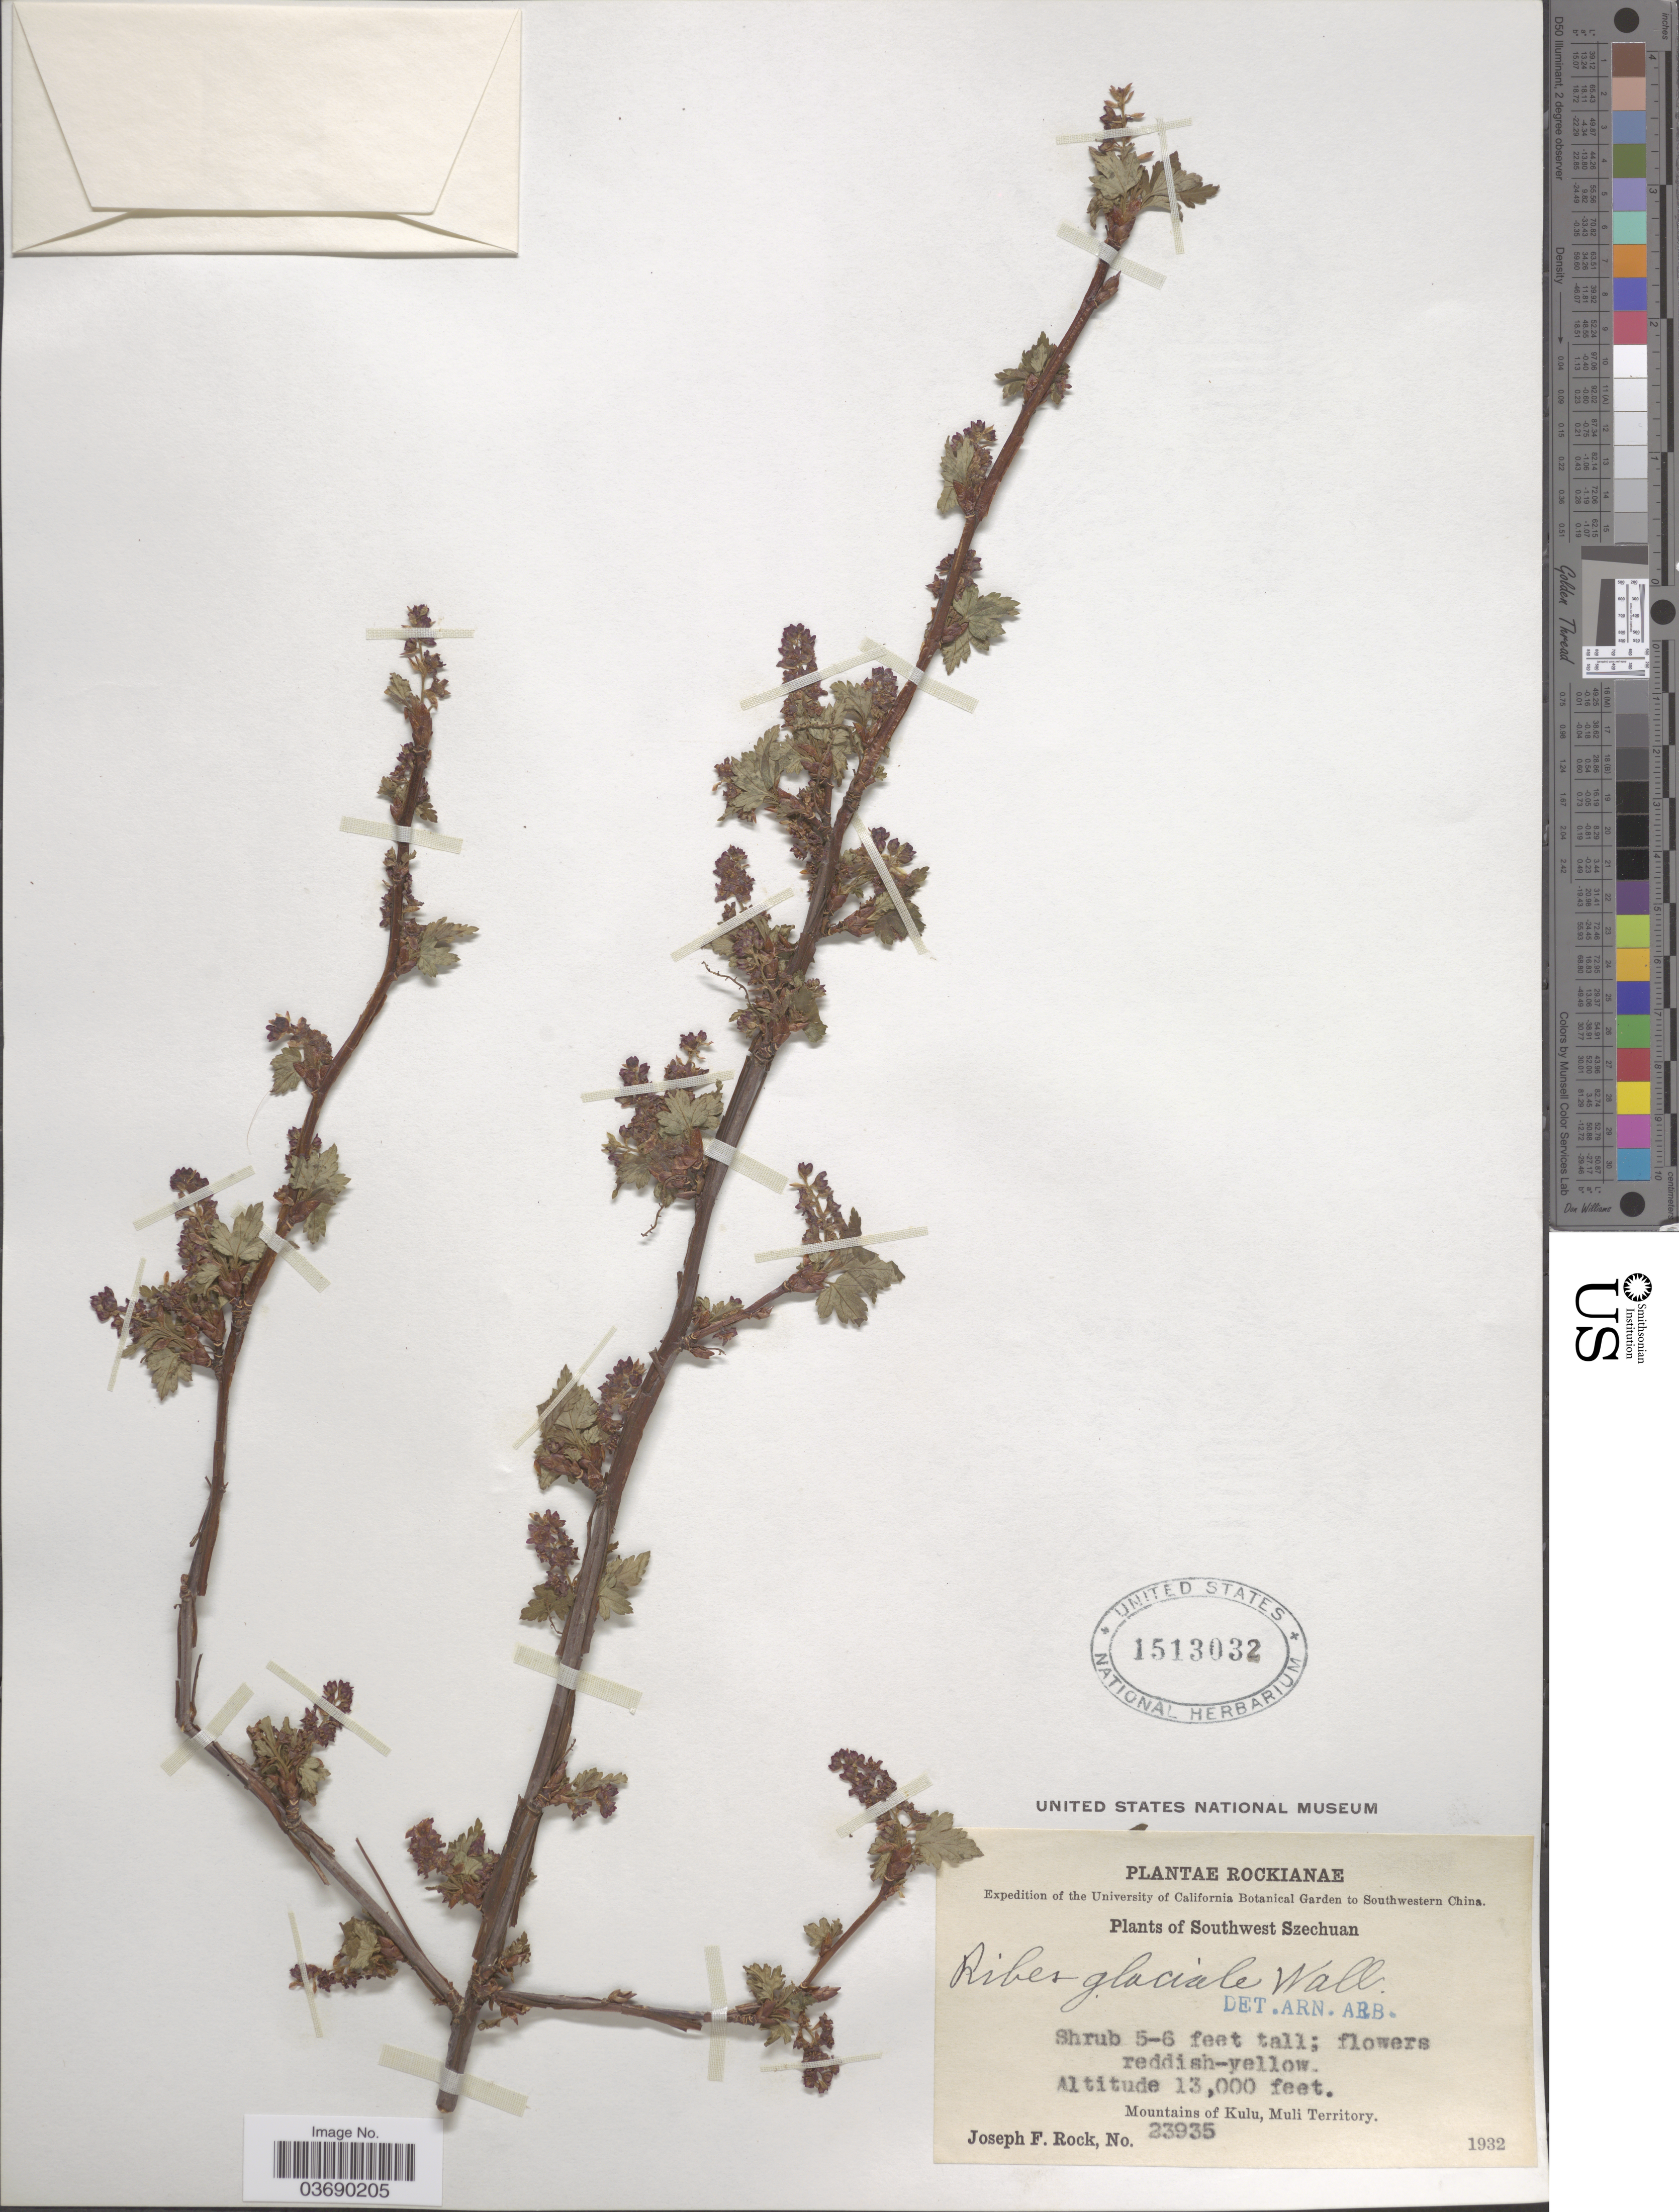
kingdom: Plantae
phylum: Tracheophyta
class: Magnoliopsida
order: Saxifragales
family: Grossulariaceae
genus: Ribes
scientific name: Ribes glaciale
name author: Wall.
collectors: J. F. Rock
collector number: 23935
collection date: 1932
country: China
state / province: Sichuan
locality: Southwestern China. Southwest Szechuan. Mountains of Kulu, Muli Territory.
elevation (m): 3962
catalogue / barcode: US 1513032